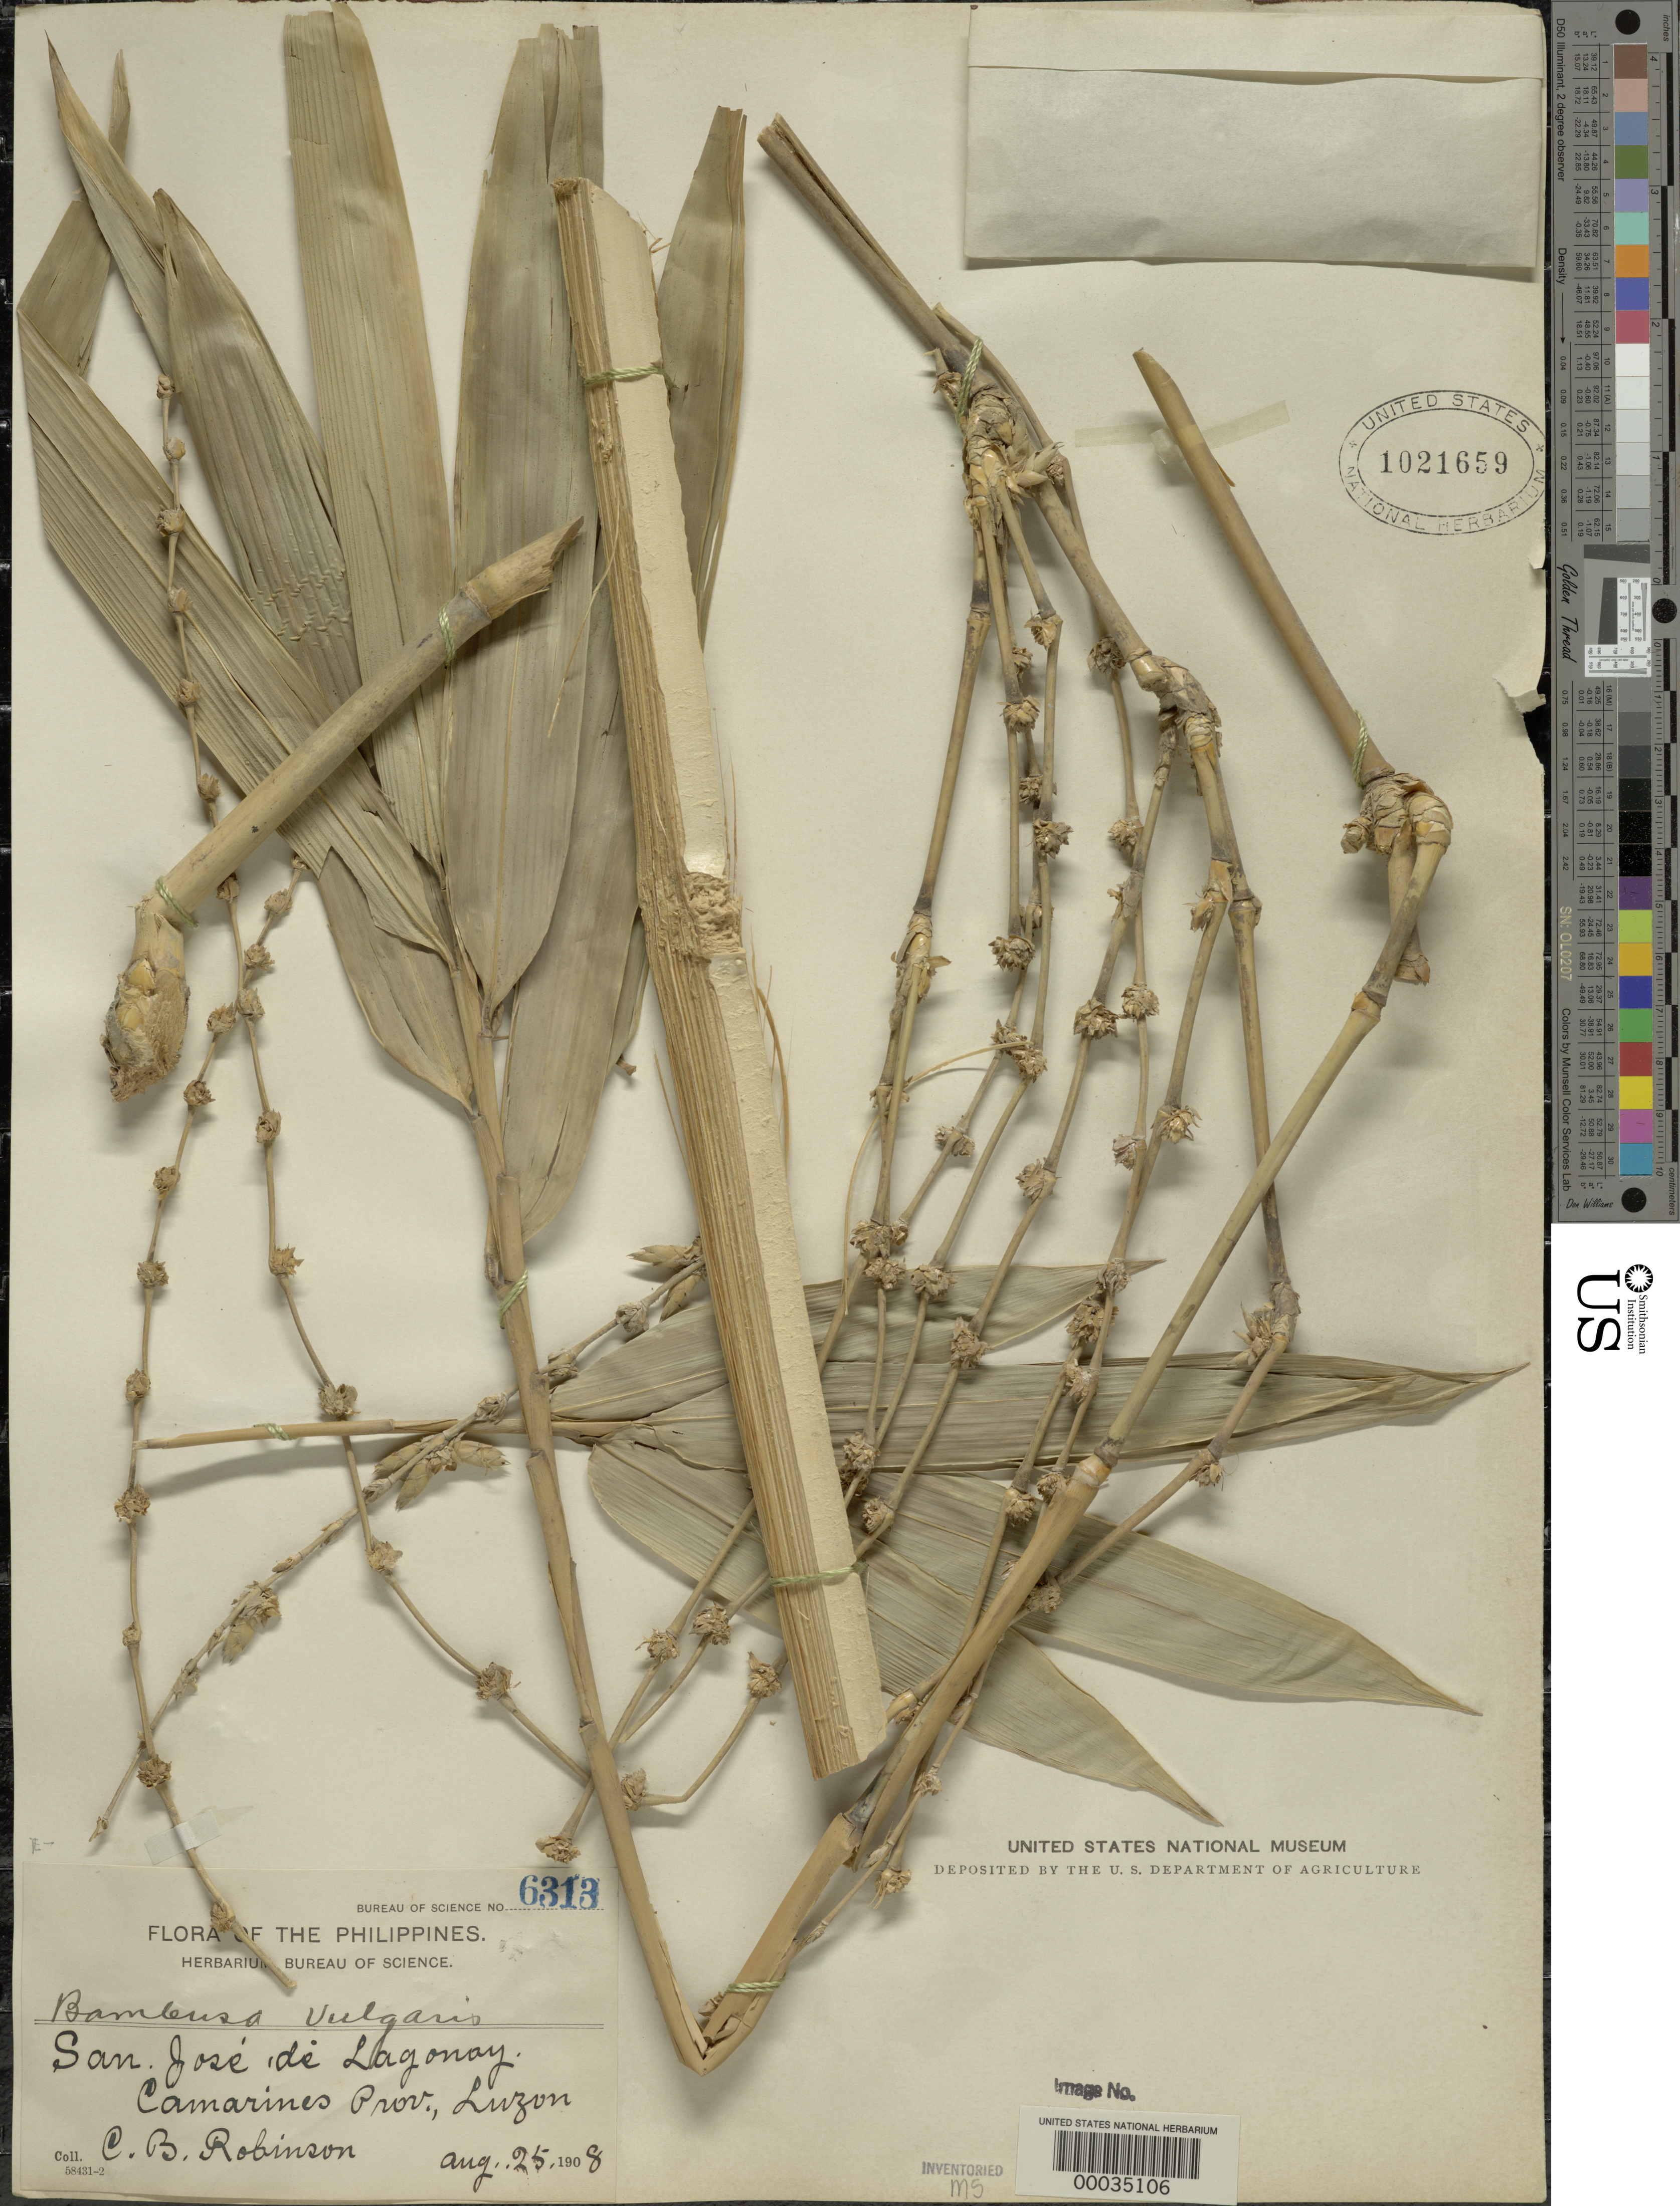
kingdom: Plantae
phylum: Tracheophyta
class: Liliopsida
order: Poales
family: Poaceae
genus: Bambusa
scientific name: Bambusa vulgaris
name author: Schrad. ex J.C. Wendl.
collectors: C. Robinson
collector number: Bur. Sci. 6313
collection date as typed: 25 Aug 1908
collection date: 1908-08-25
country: Philippines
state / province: Bicol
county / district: Camarines Sur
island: Luzon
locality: San jose de lagonoy, camarines prov.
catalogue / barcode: US 1021659